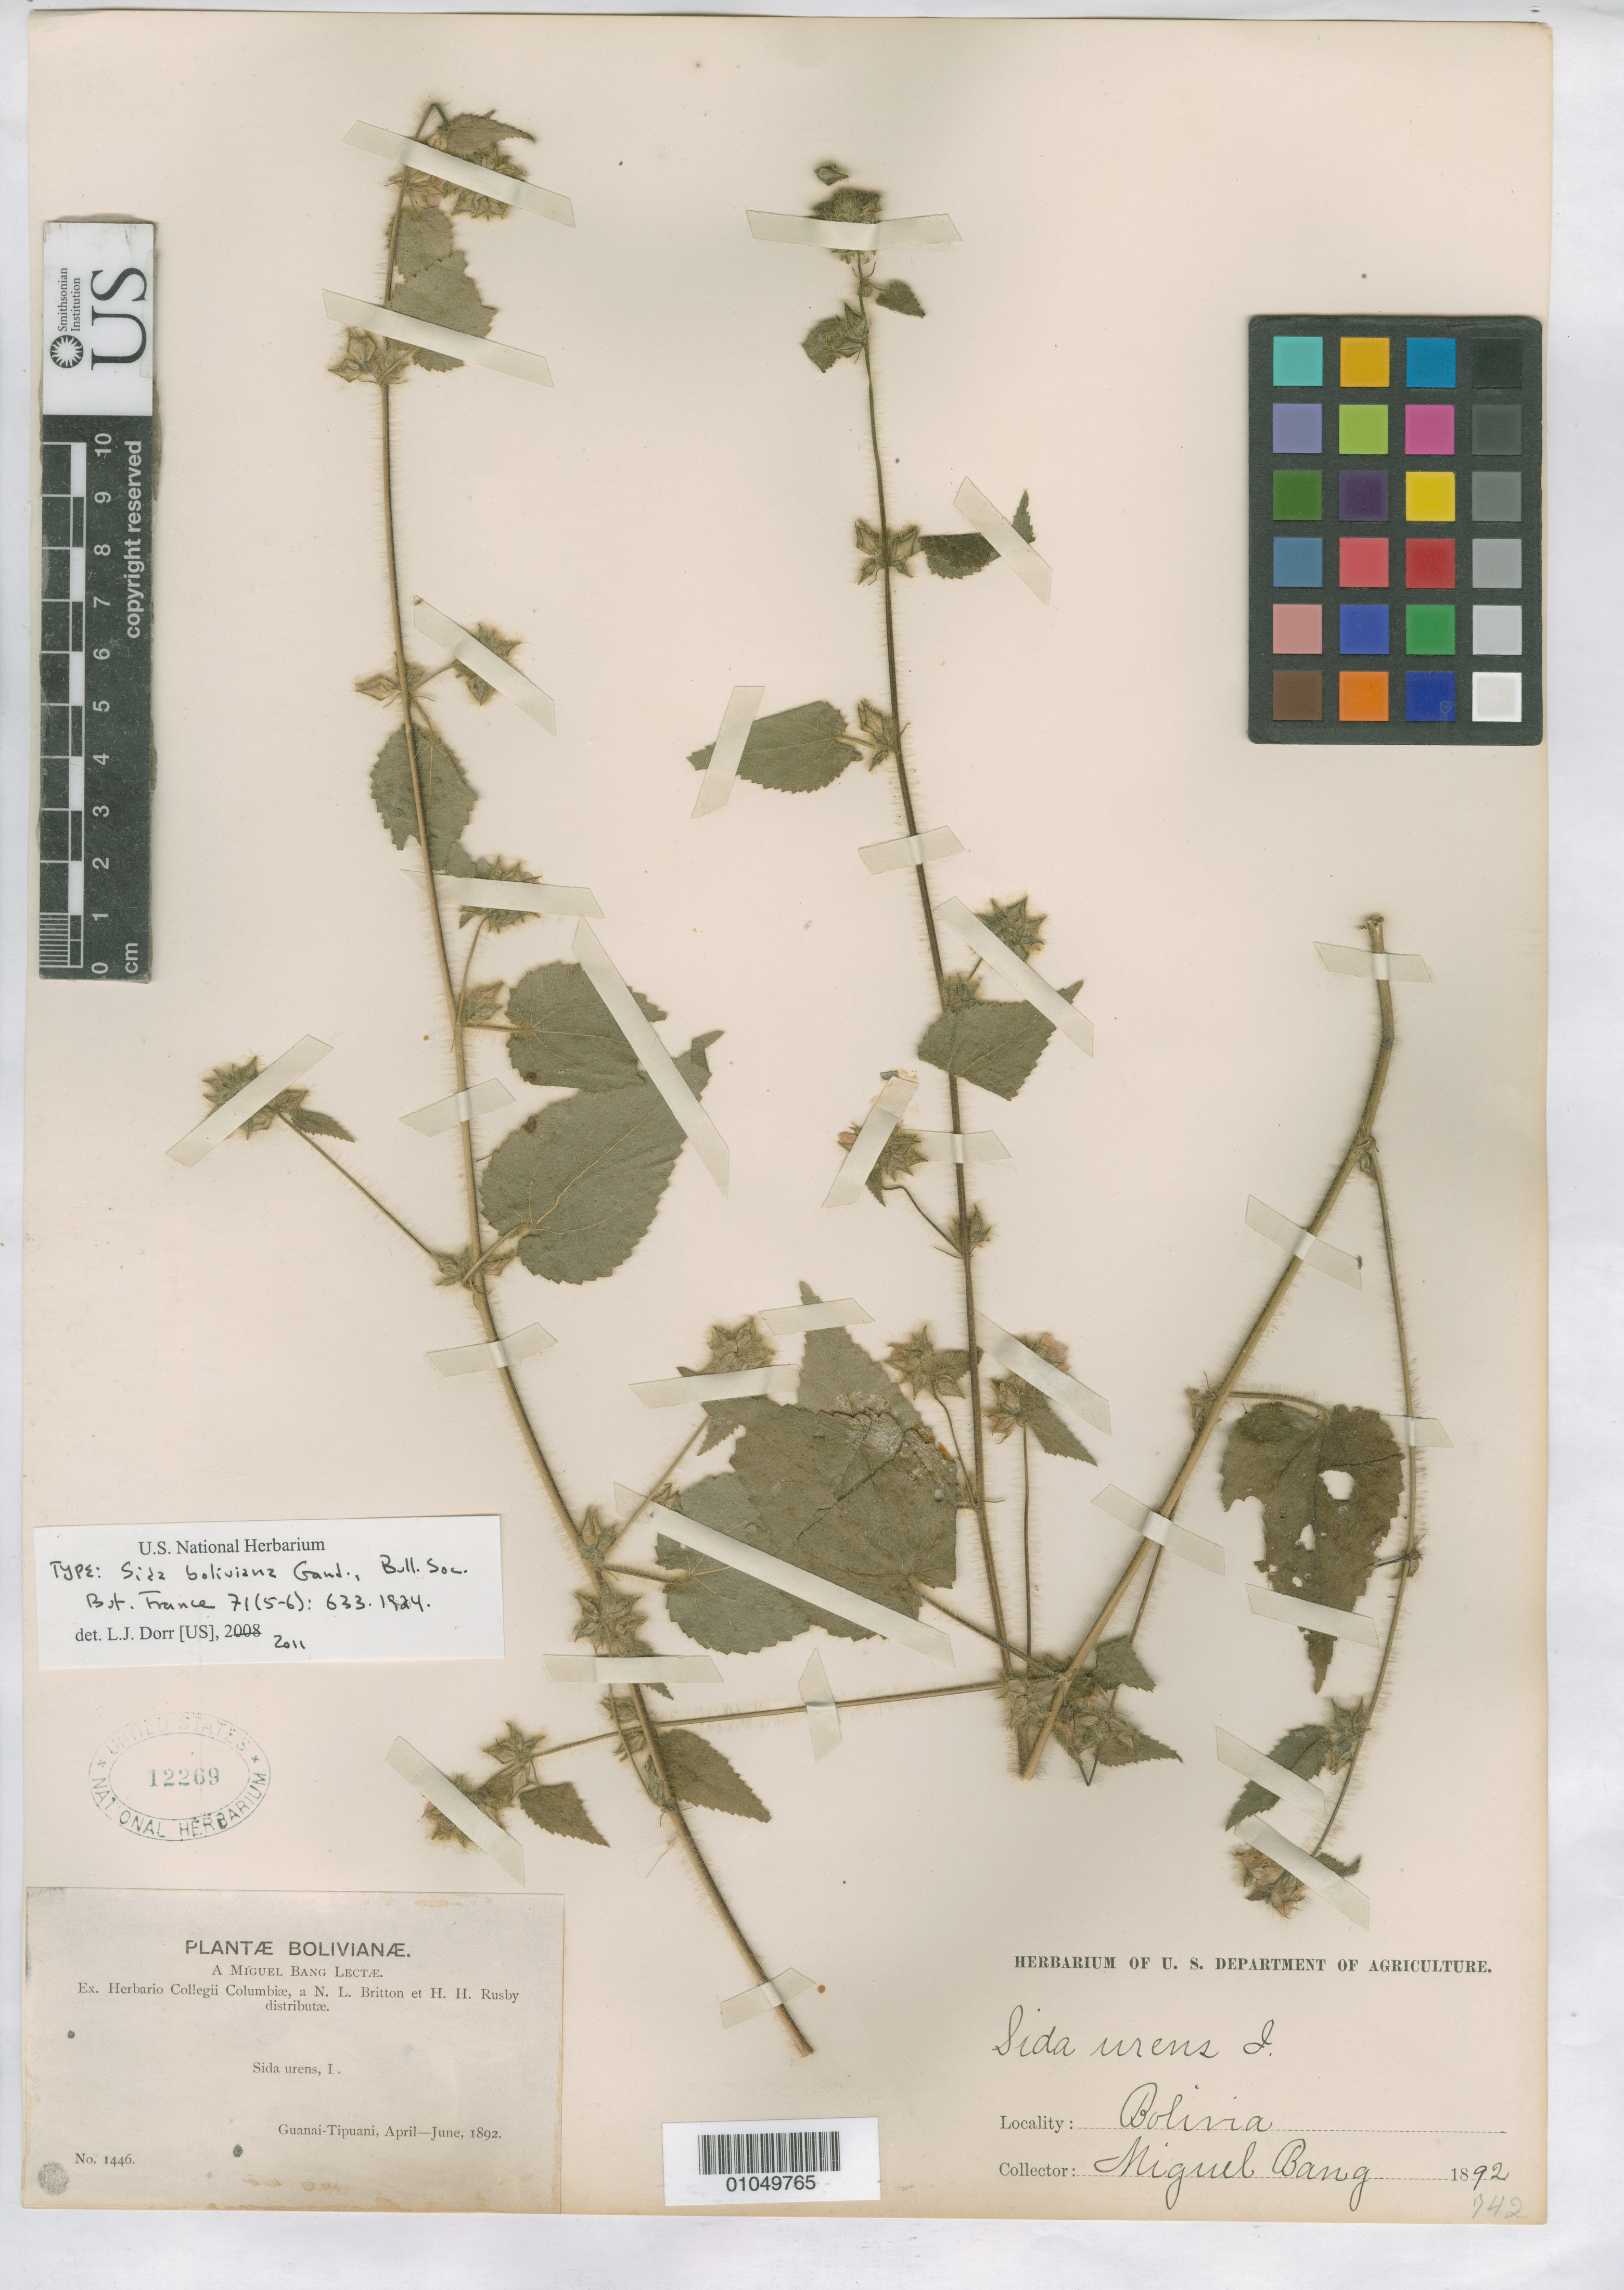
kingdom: Plantae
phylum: Tracheophyta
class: Magnoliopsida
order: Malvales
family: Malvaceae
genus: Sida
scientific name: Sida boliviana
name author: Gand.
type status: Type Collection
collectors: M. Bang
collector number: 1446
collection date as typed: Apr 1892 to -- Jun 1892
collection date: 1892-04/1892-06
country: Bolivia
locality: Guanai - Tipuani.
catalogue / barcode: US 12269